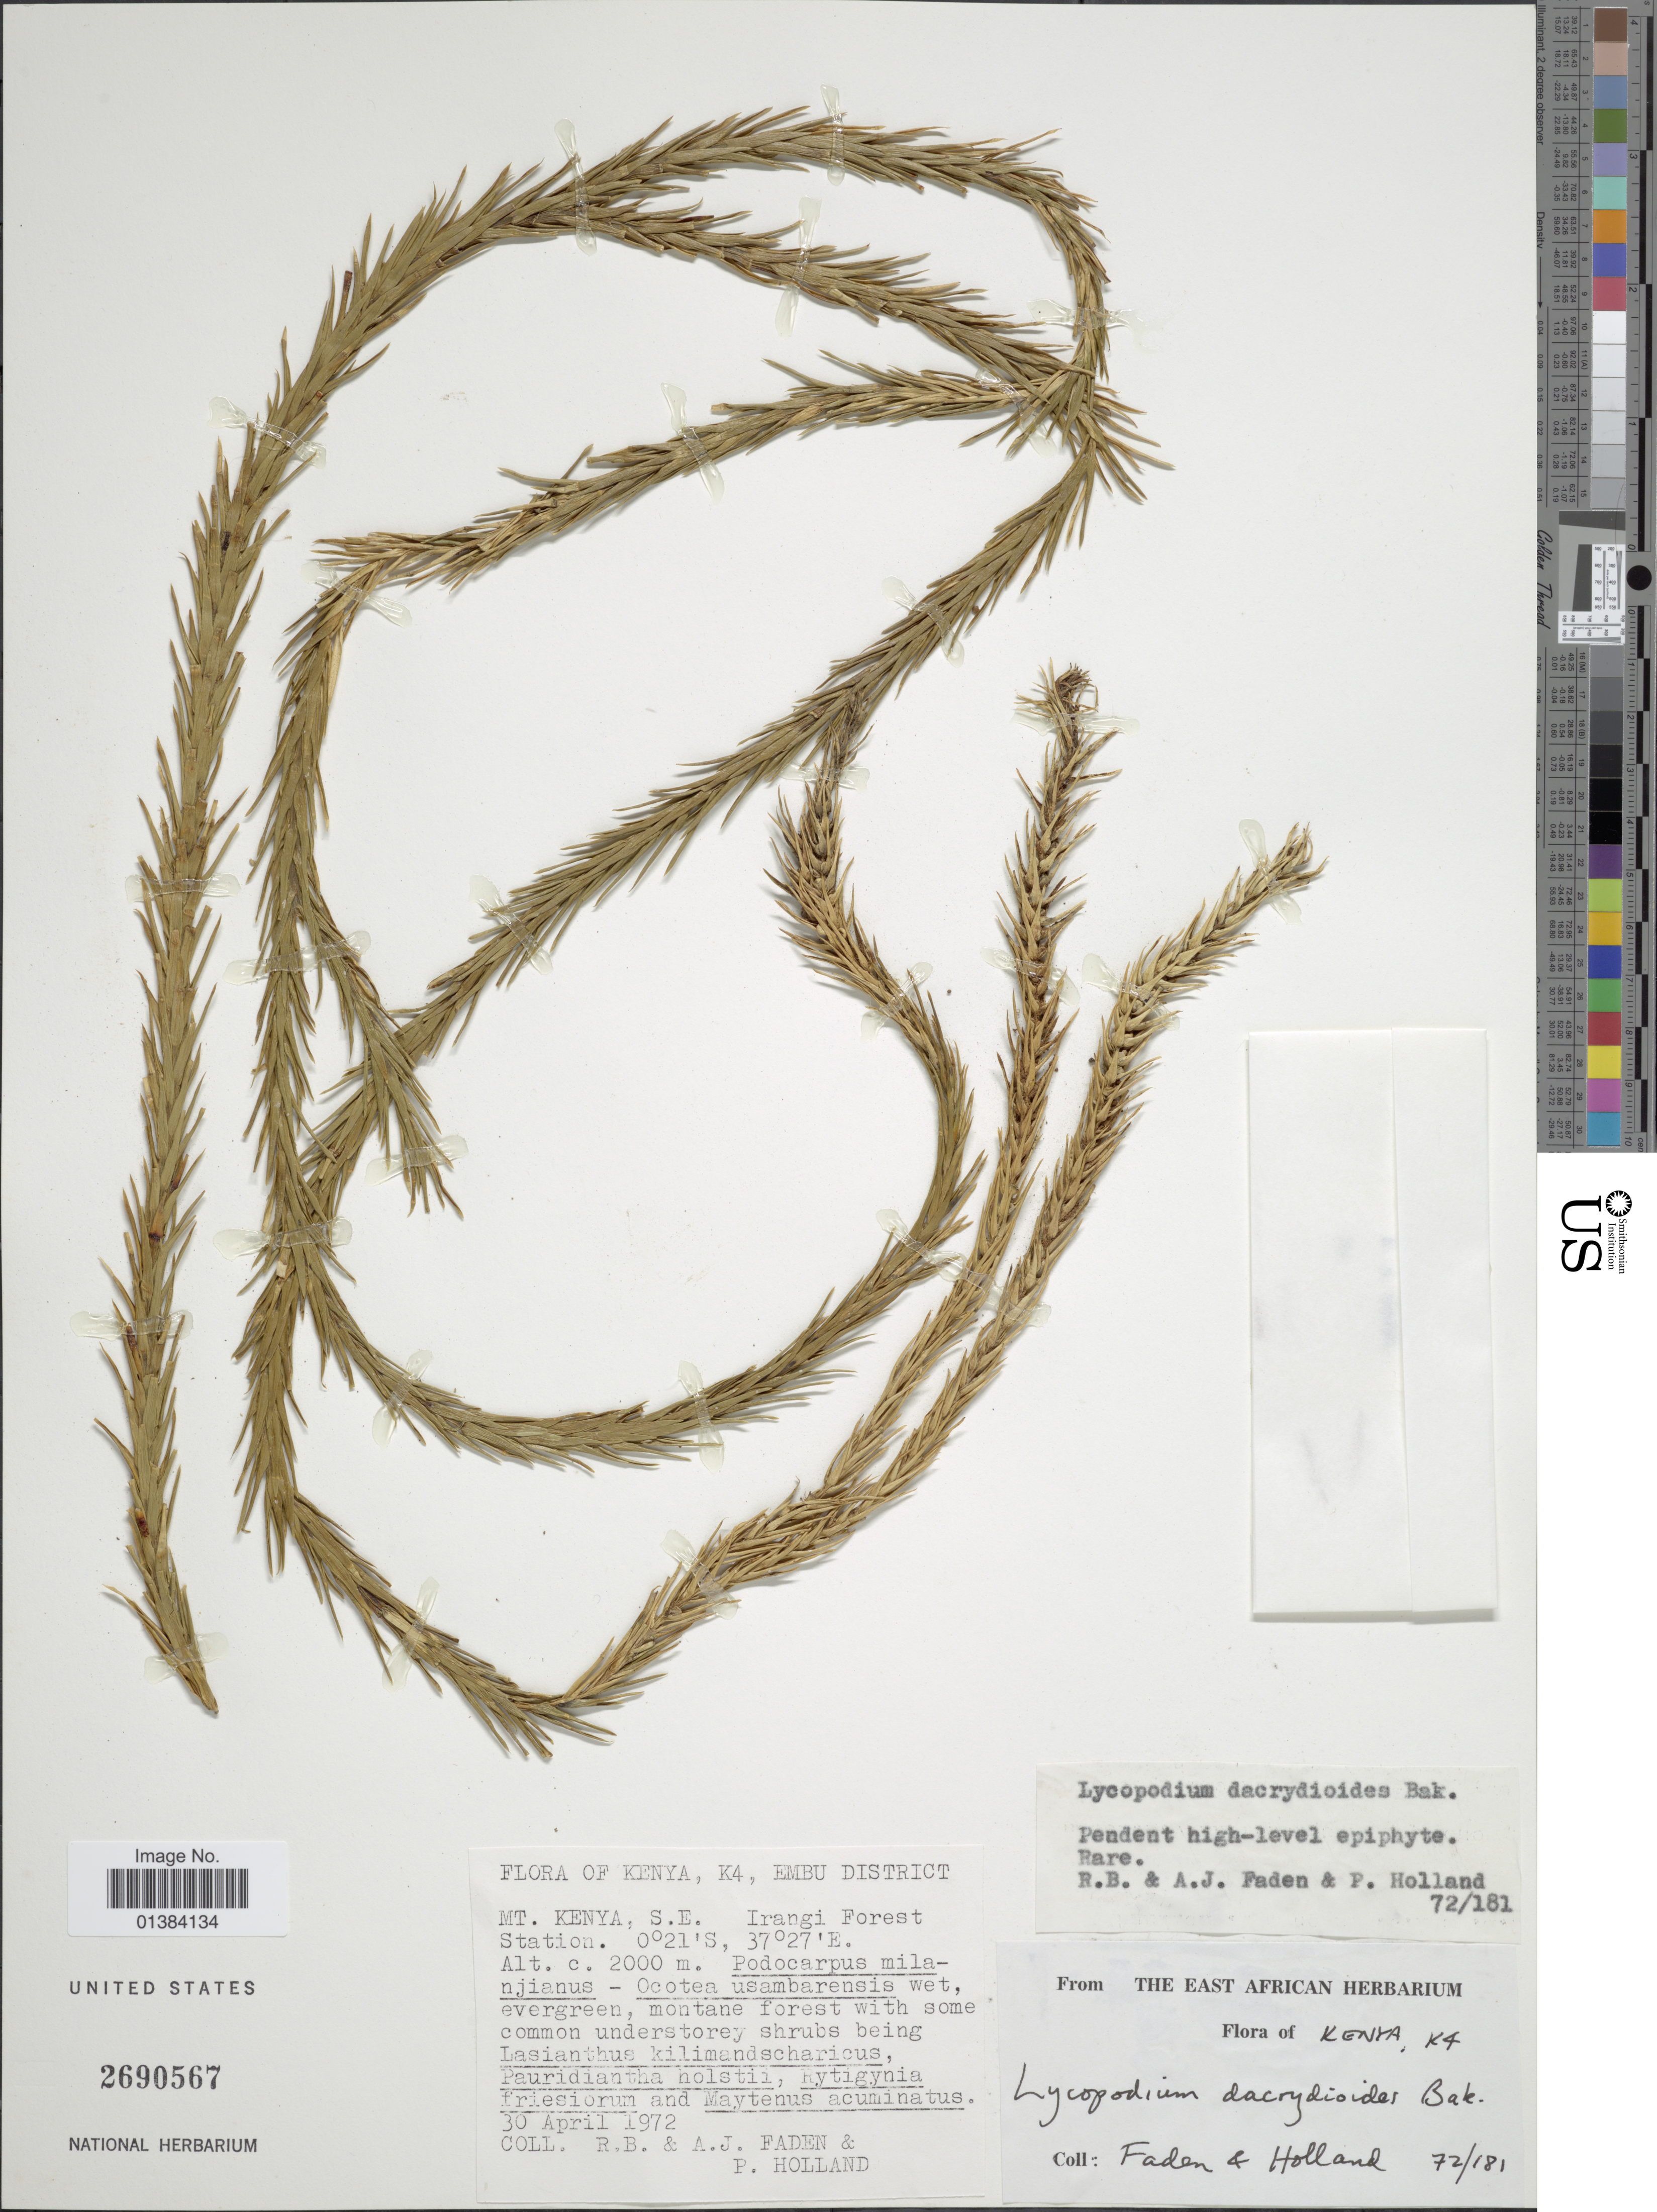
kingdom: Plantae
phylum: Tracheophyta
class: Lycopodiopsida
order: Lycopodiales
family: Lycopodiaceae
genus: Phlegmariurus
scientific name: Phlegmariurus dacrydioides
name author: (Baker) A. R. Field & Bostock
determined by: Field, A. R.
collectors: R. B. Faden, A. J. Faden & P. Holland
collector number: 72/181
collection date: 1972-04-30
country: Kenya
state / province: Embu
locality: K4, S.E. Irangi Forest Station.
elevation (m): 2000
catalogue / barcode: US 2690567